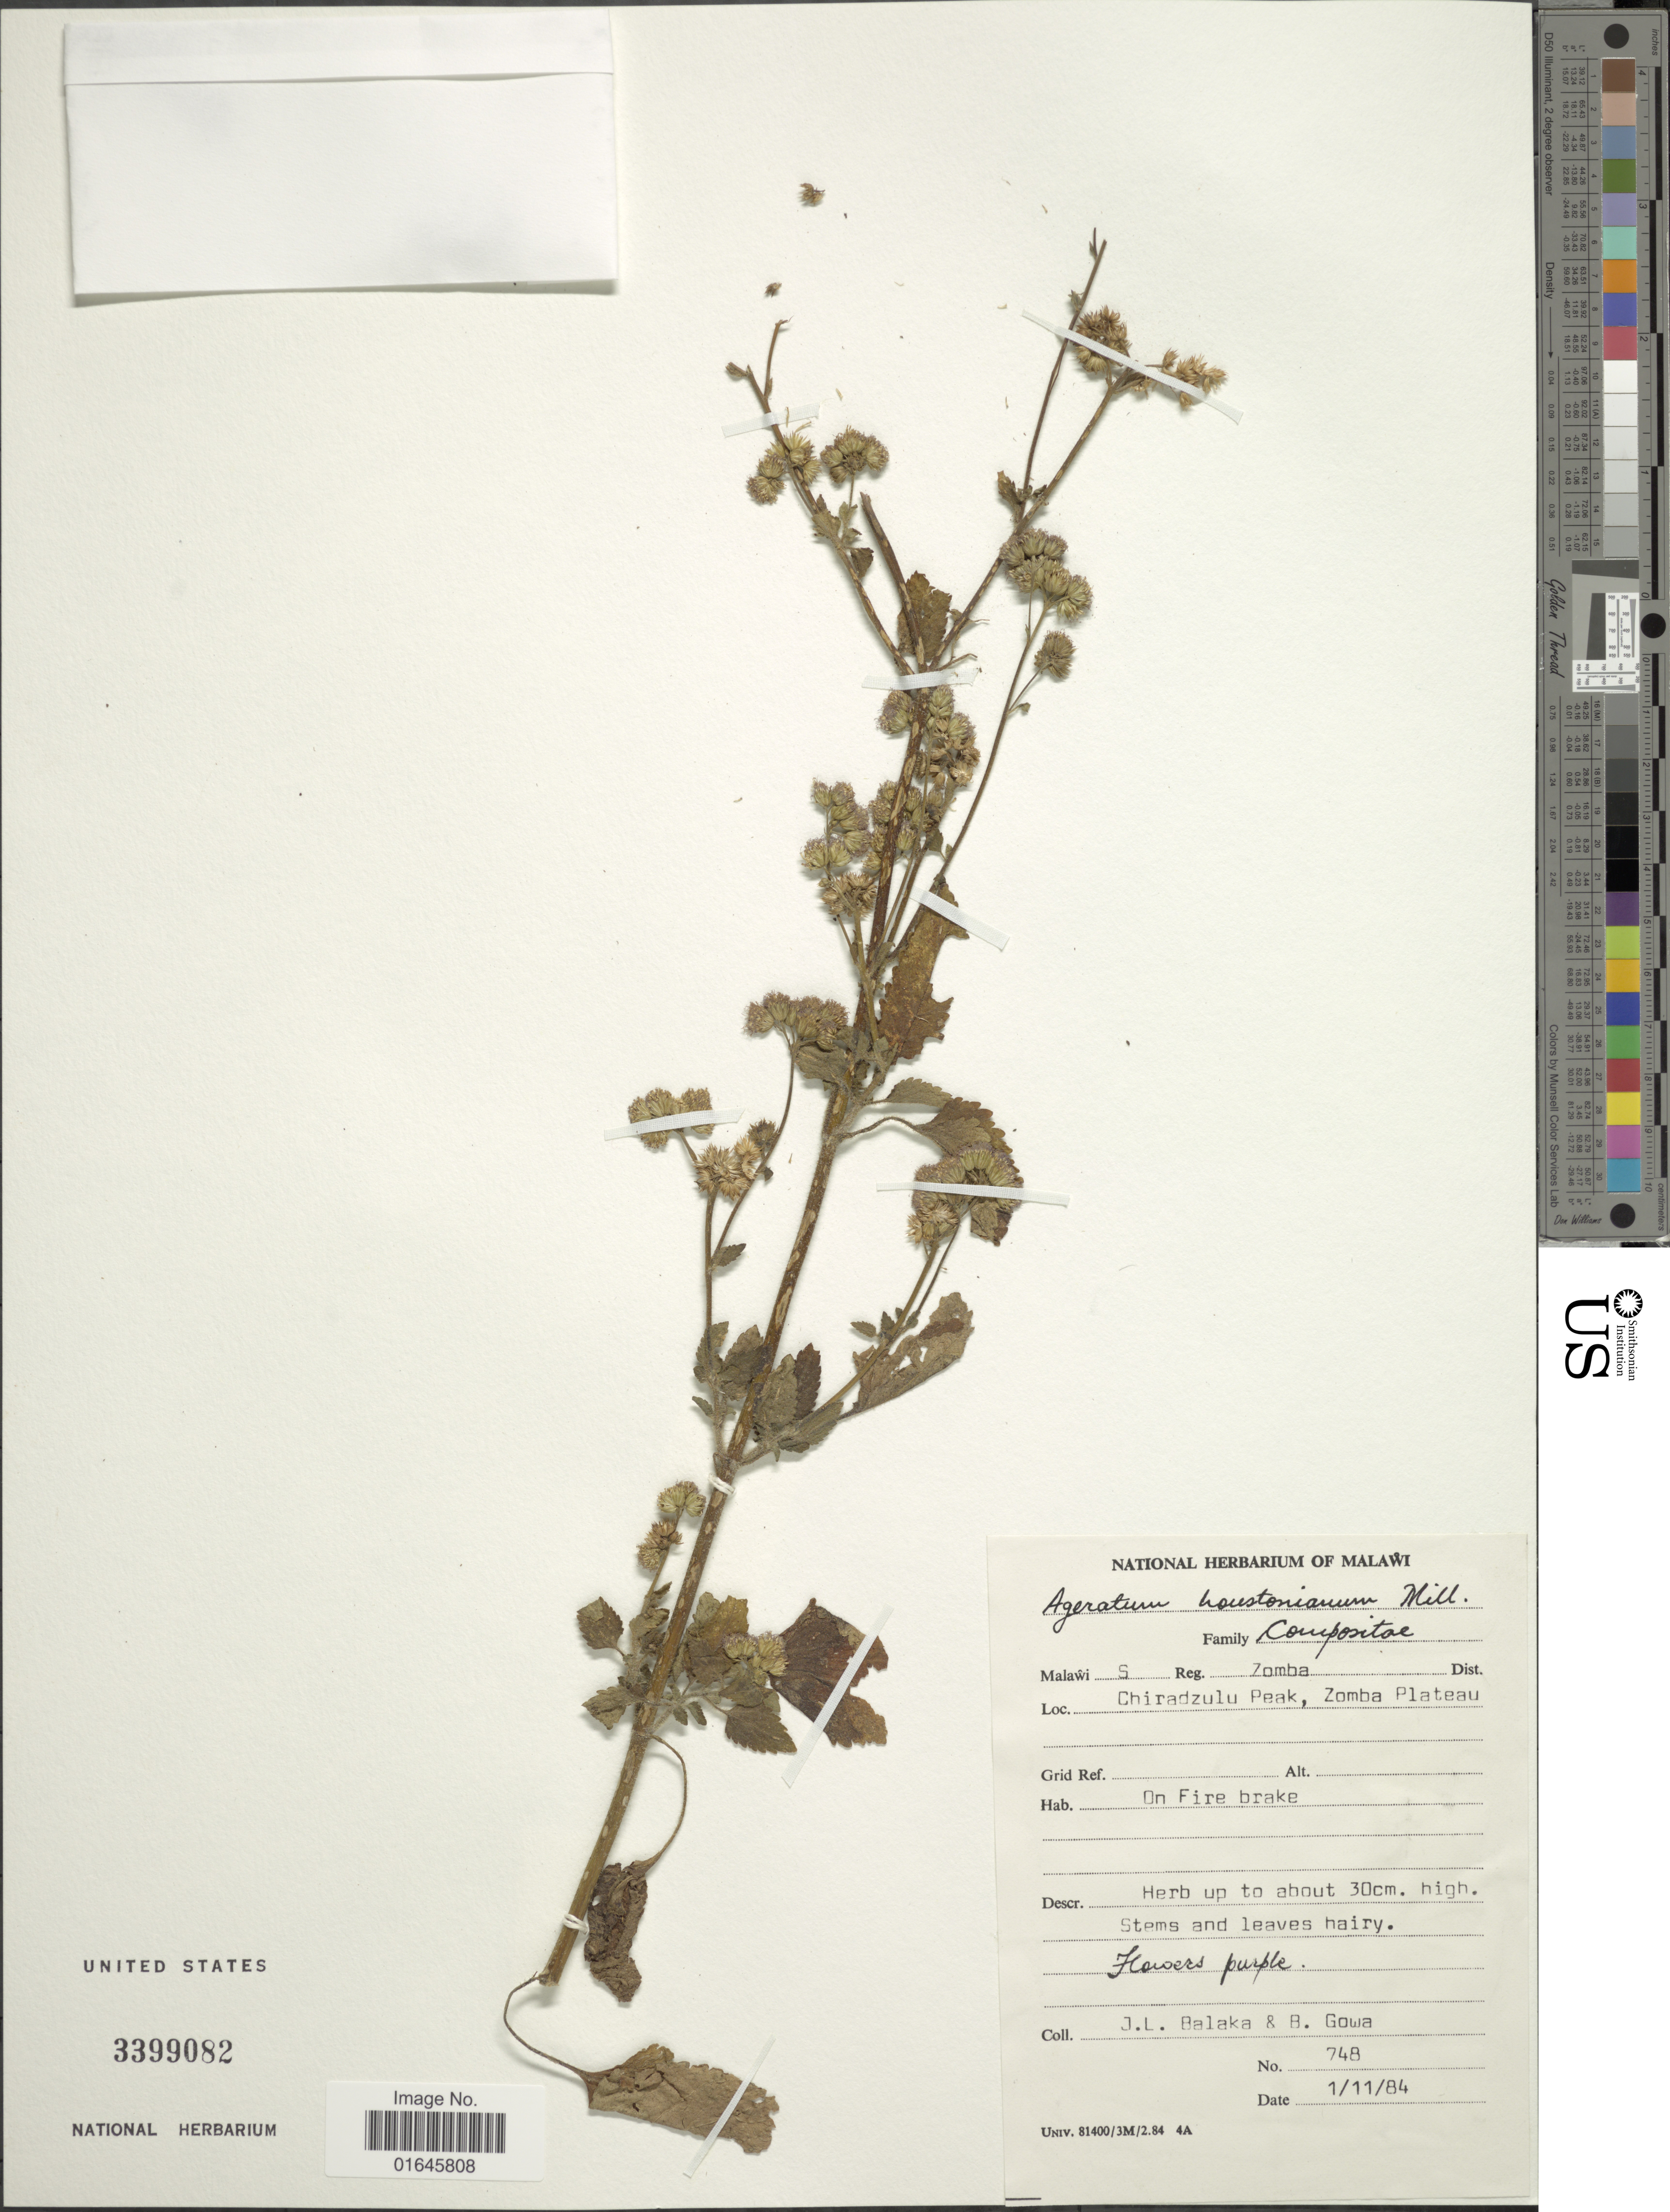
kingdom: Plantae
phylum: Tracheophyta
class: Magnoliopsida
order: Asterales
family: Asteraceae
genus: Ageratum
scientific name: Ageratum houstonianum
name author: Mill.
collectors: J. Balaka & B. Gowa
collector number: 748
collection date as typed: Transcribed d/m/y: 1/11/84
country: Malawi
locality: S. Malawi, Reg: Zomba, Chiradzulo peak, Zomba Plateau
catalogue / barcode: US 3399082